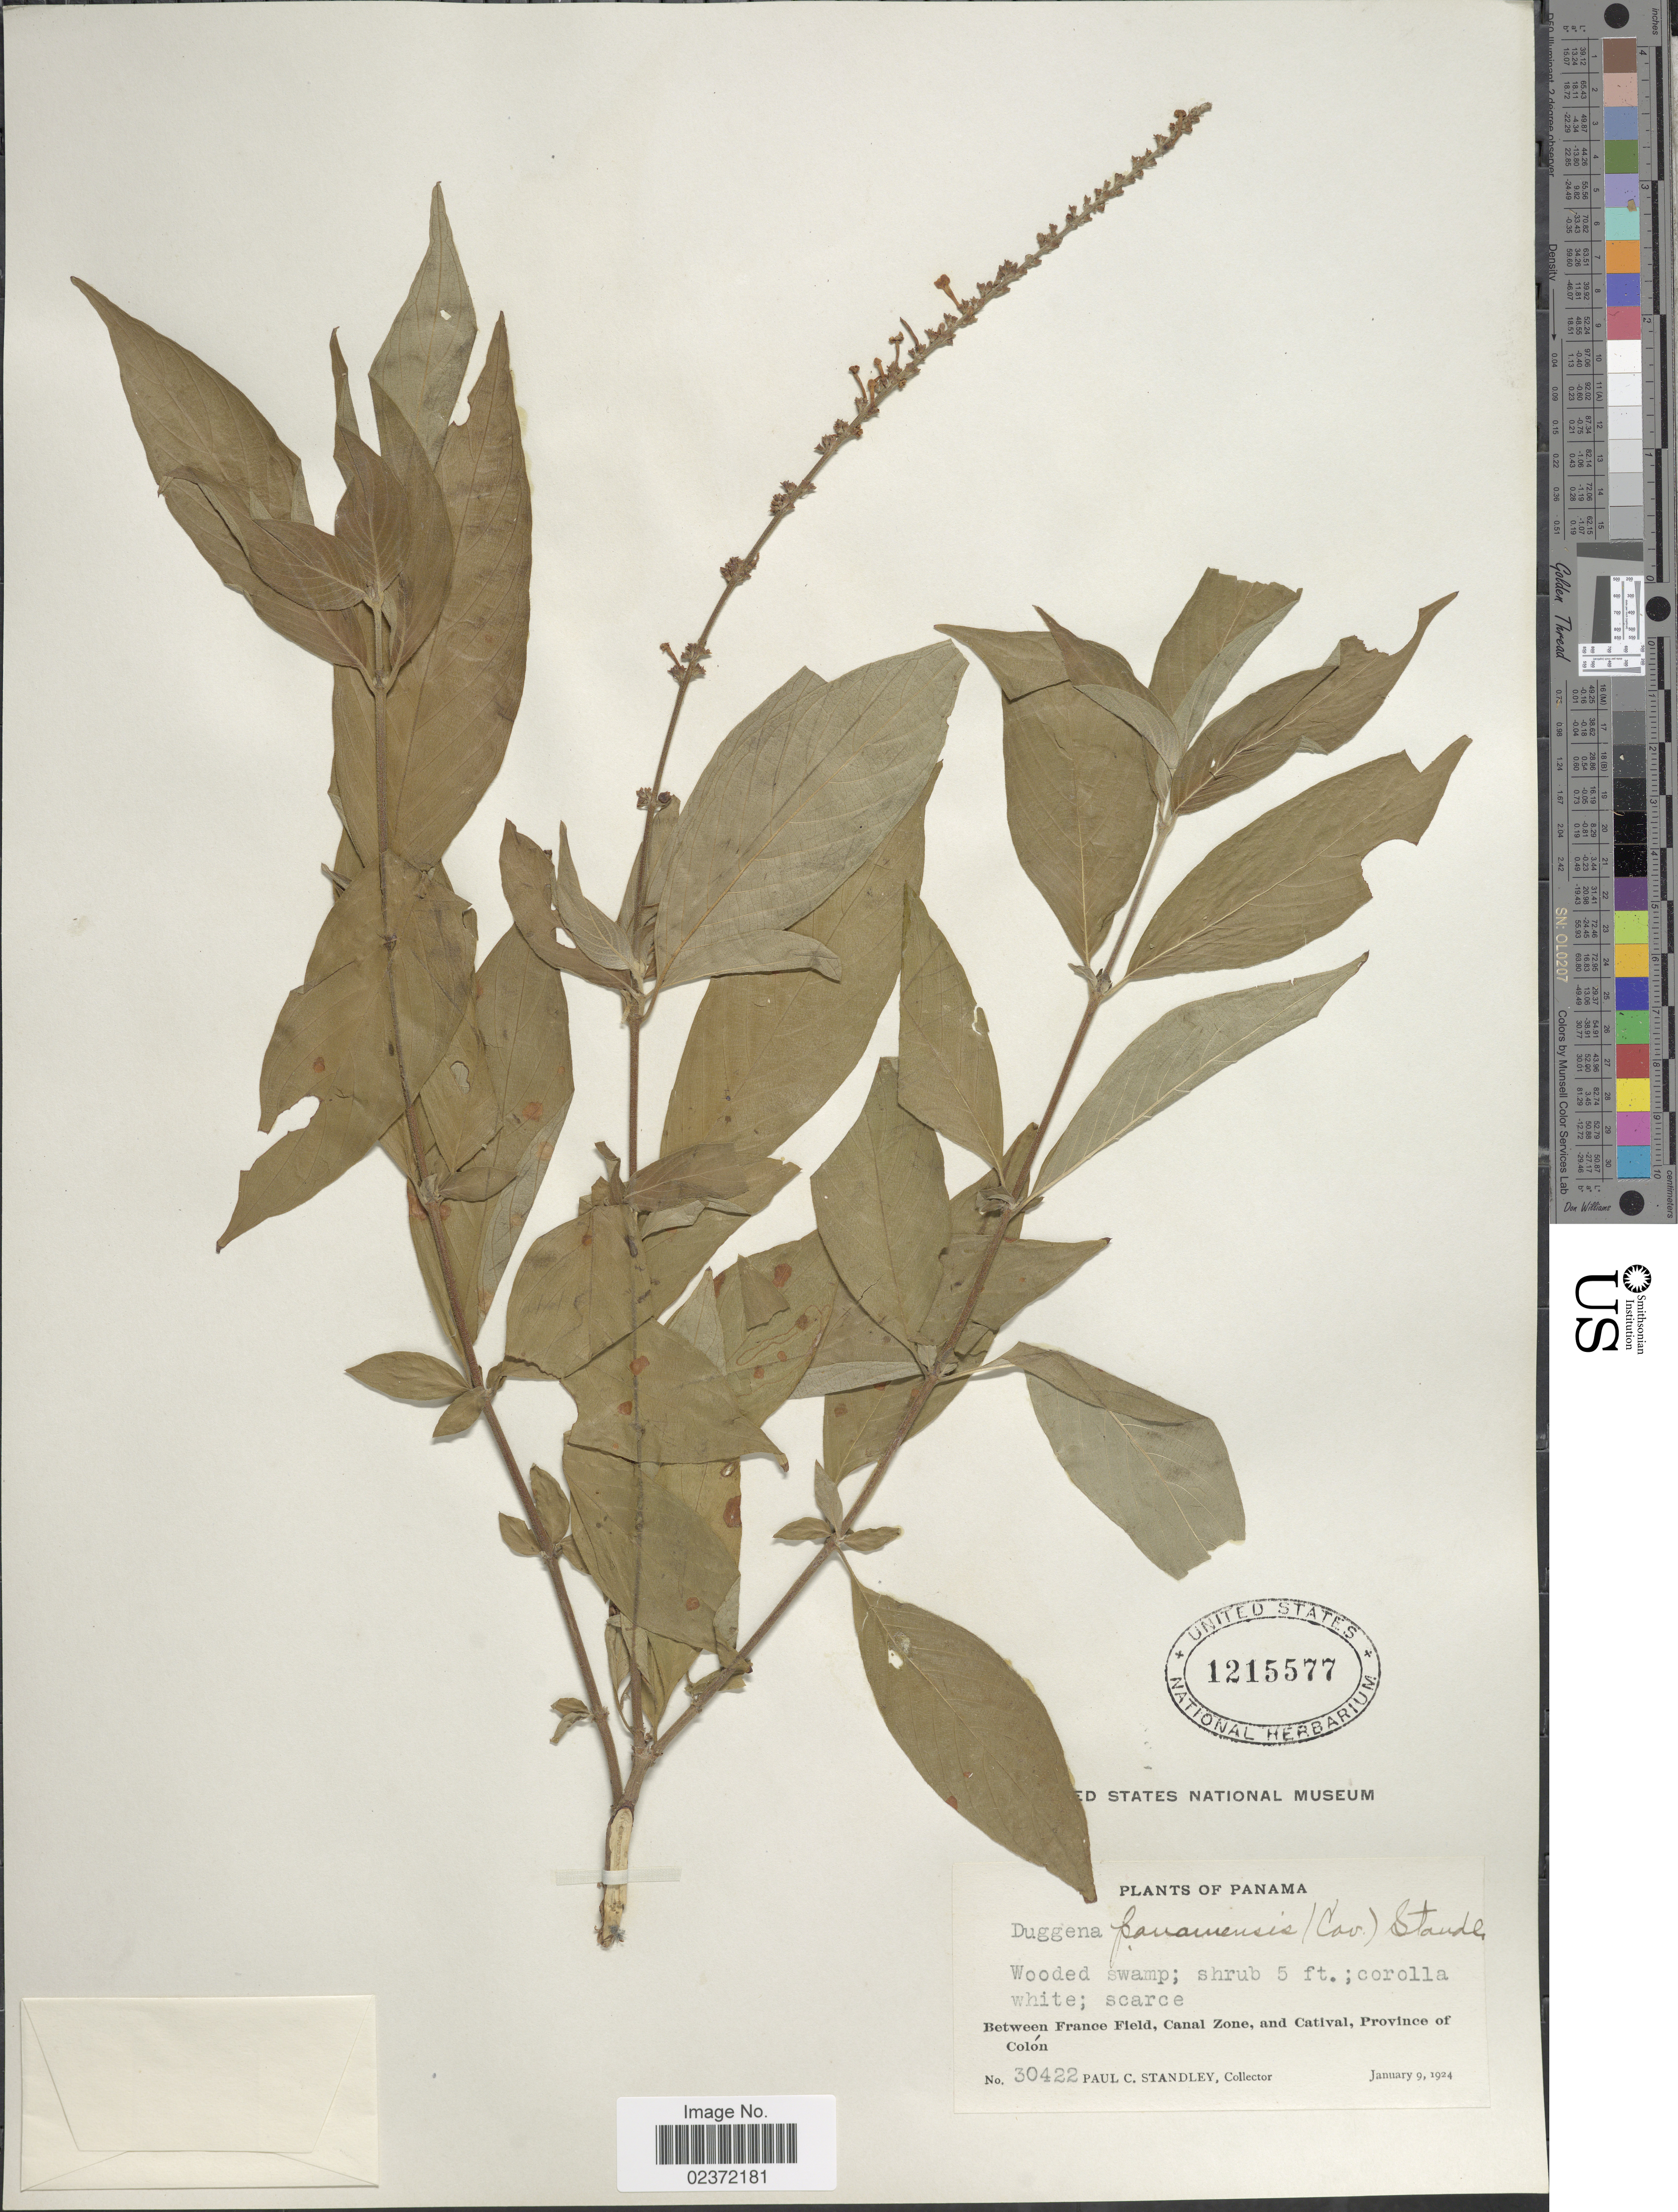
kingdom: Plantae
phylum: Tracheophyta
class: Magnoliopsida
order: Gentianales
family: Rubiaceae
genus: Gonzalagunia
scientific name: Gonzalagunia panamensis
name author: (Cav.) K. Schum.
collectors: P. C. Standley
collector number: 30422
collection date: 1924-01-09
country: Panama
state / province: Colón / Panamá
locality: Between France Field, Canal Zone and Catival, Province of Colon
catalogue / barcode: US 1215577